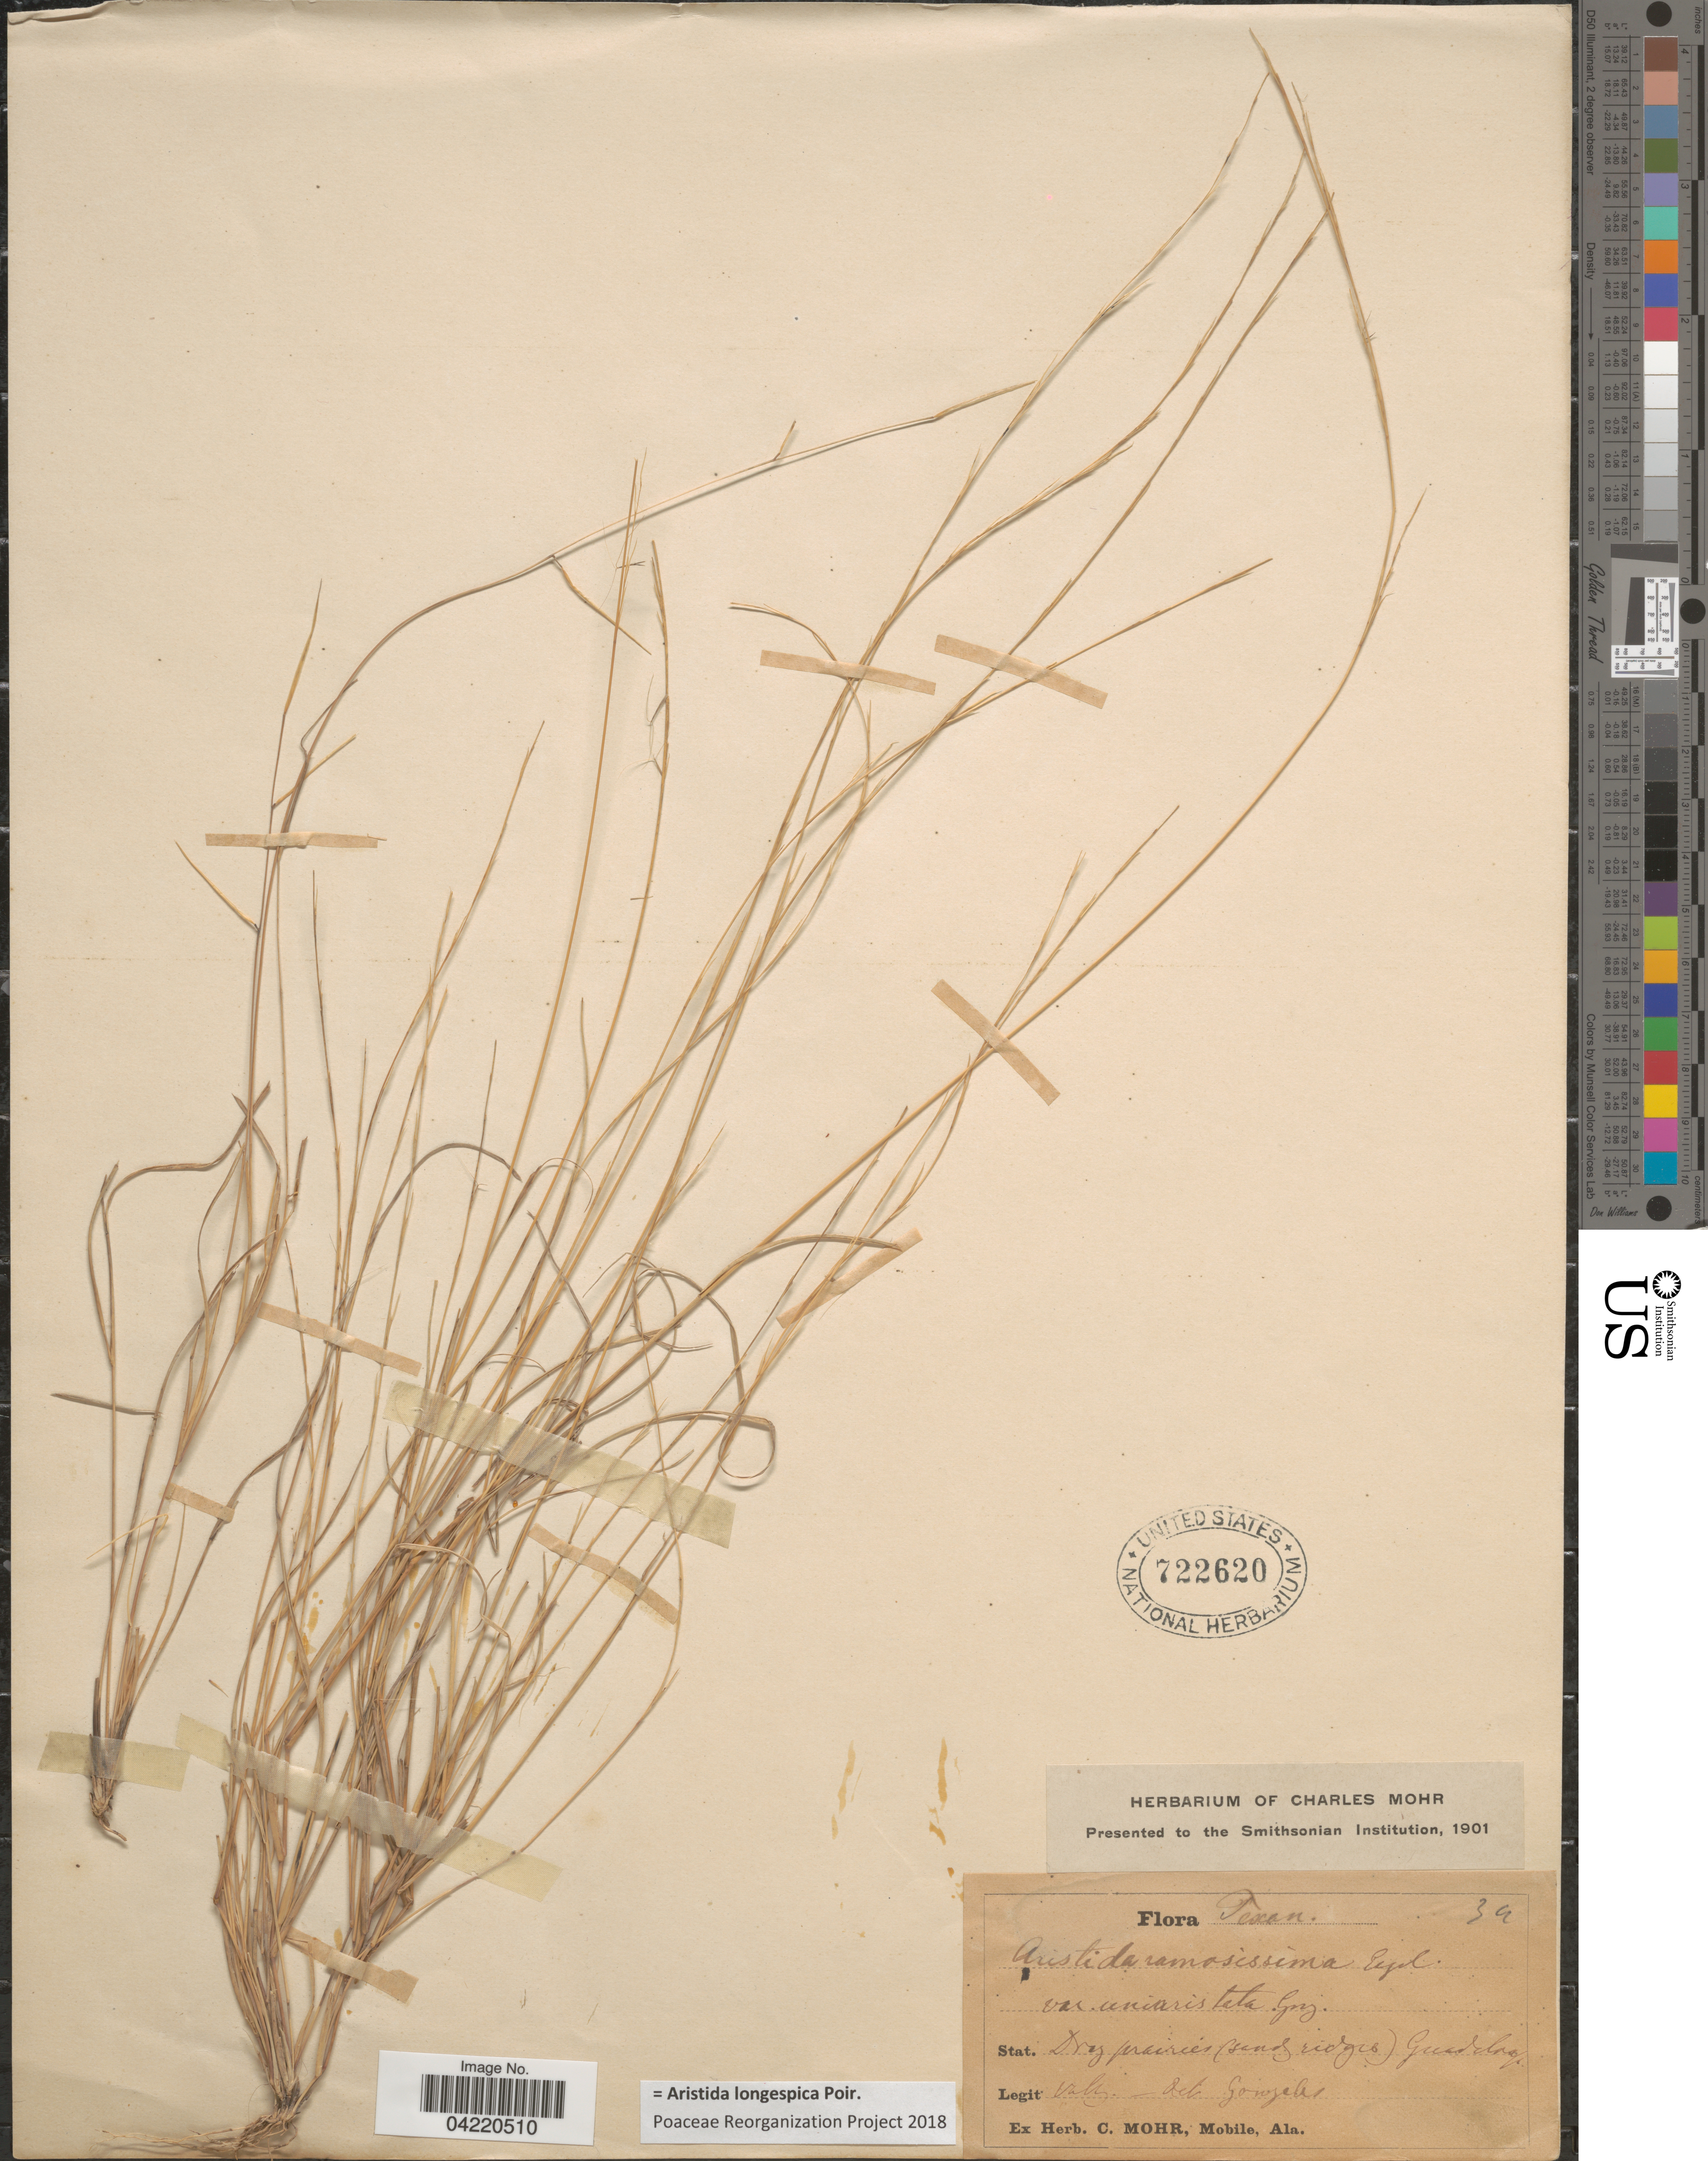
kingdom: Plantae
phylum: Tracheophyta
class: Liliopsida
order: Poales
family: Poaceae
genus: Aristida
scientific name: Aristida longespica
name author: Poir.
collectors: Vasey, --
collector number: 34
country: United States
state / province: Texas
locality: Stat. Dry prairies (sandy ridges). Guadeloupe.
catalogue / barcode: US 722620